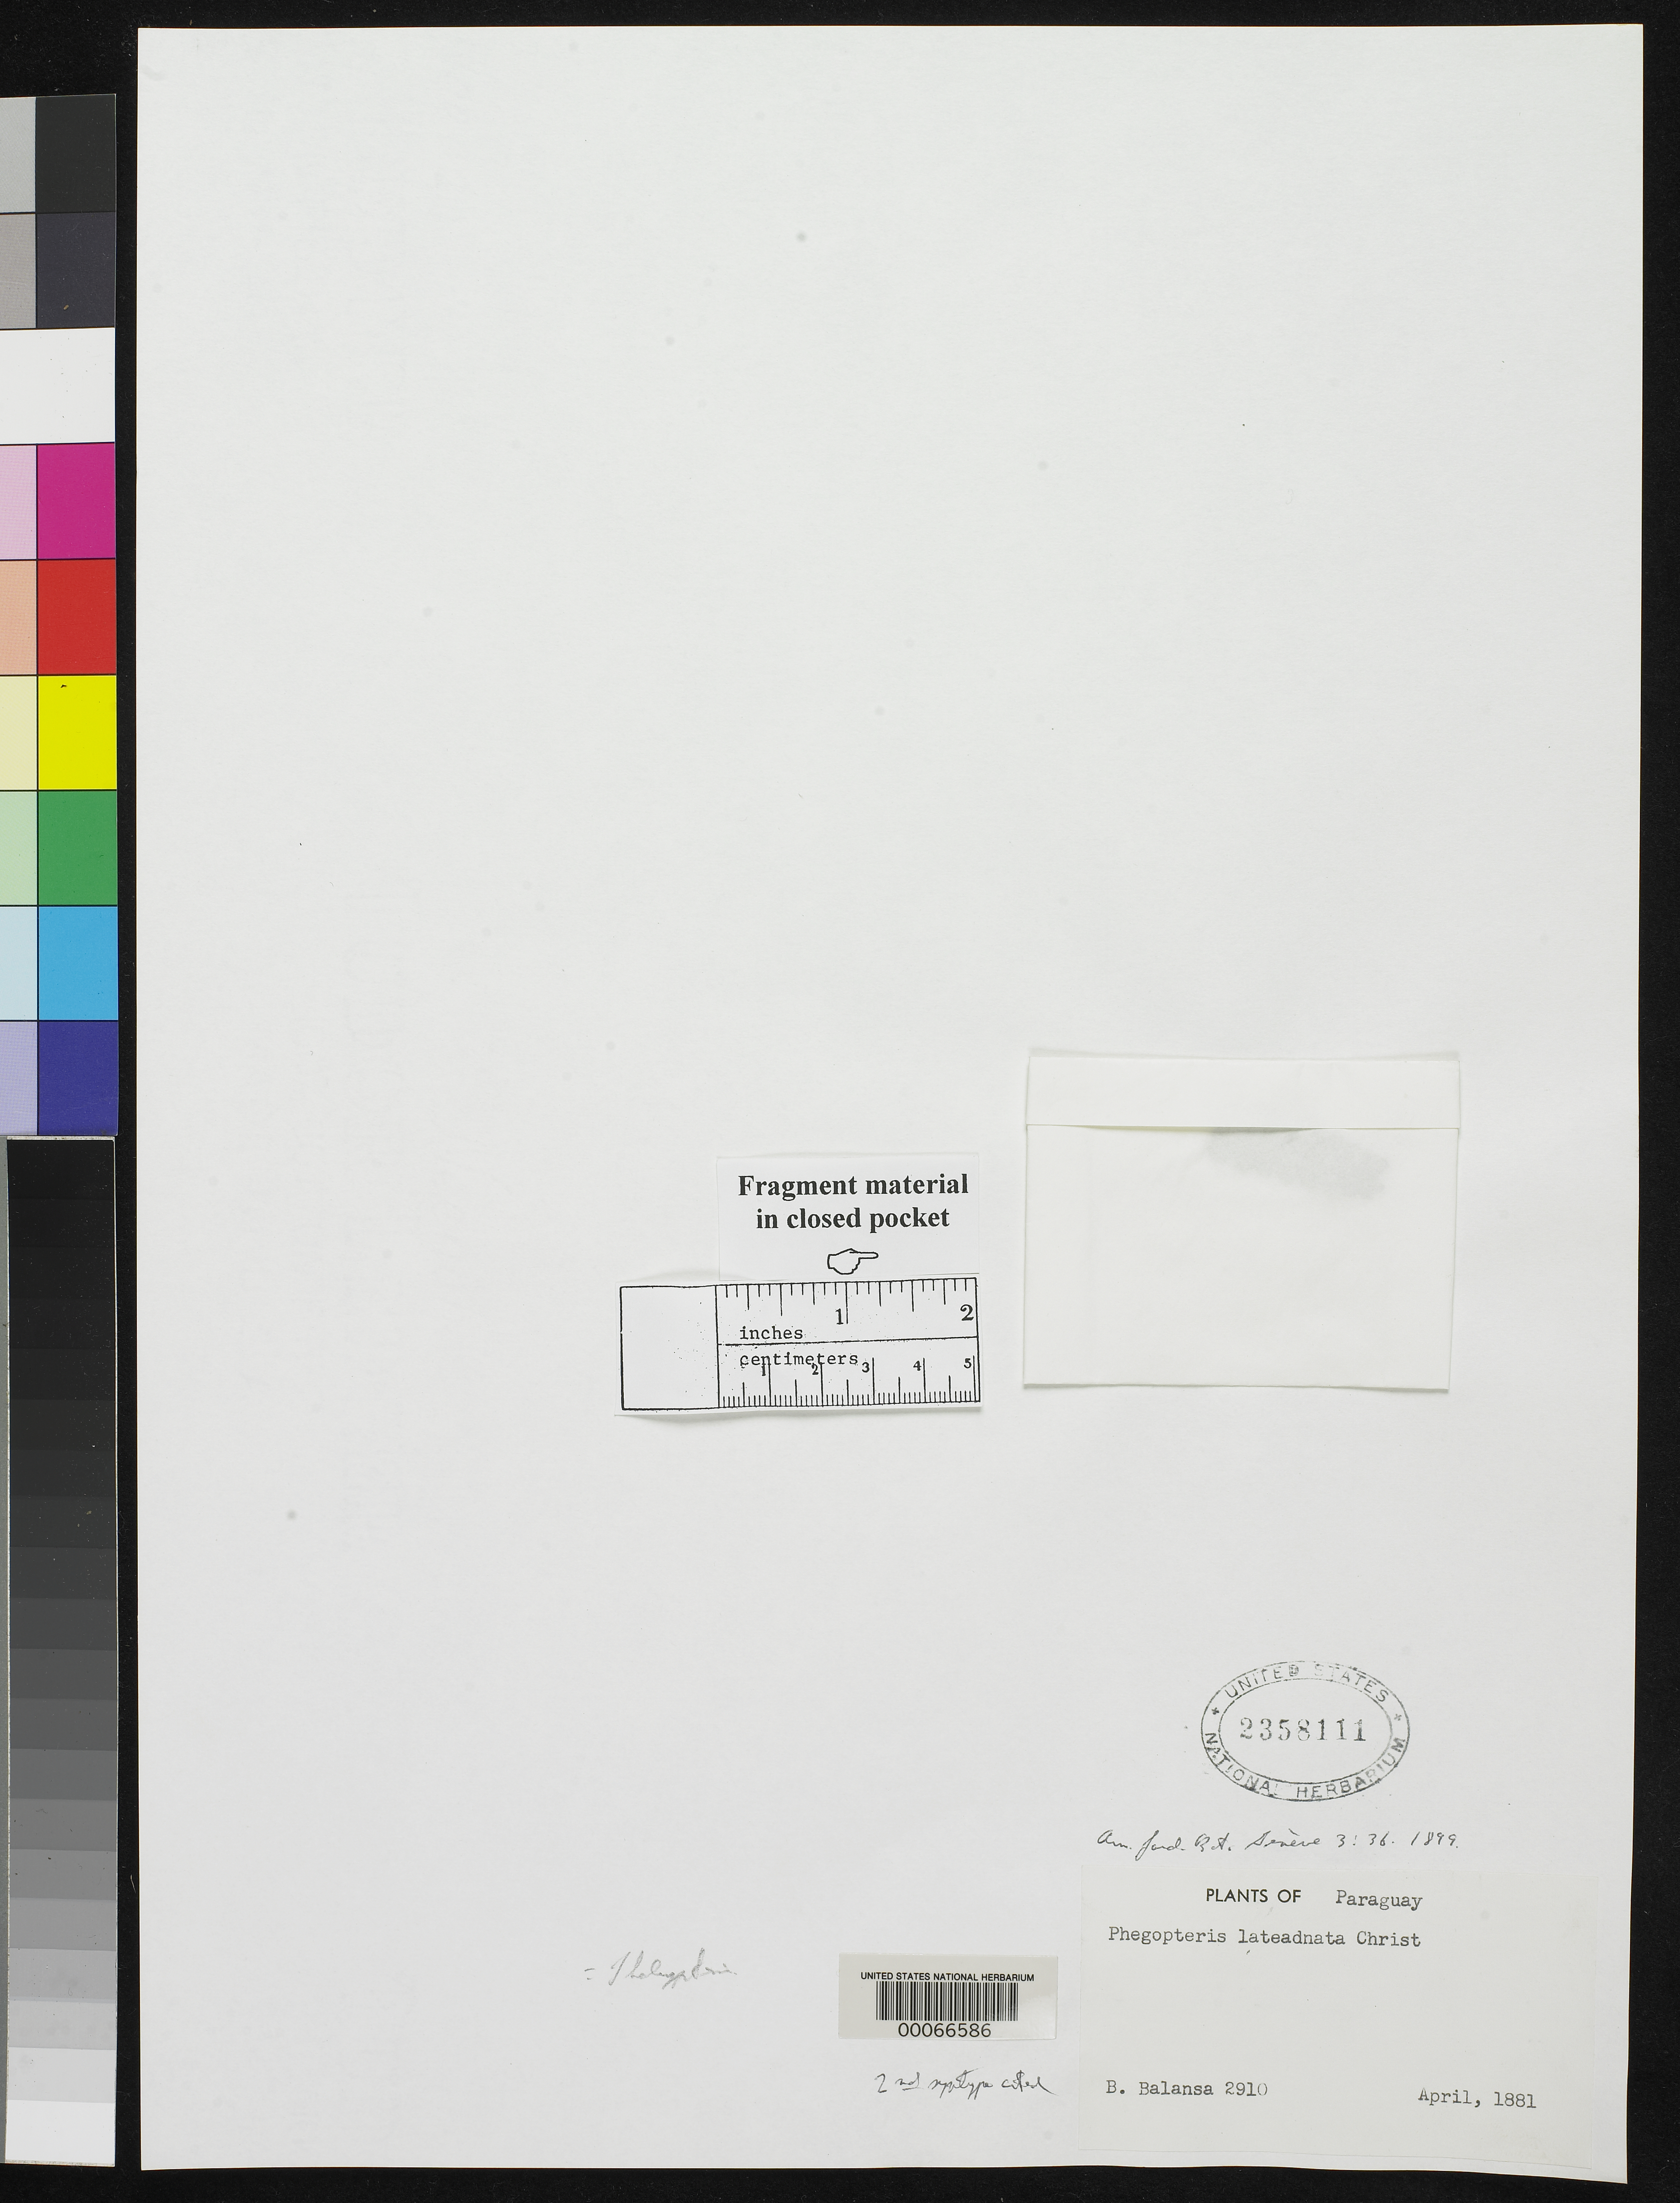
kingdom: Plantae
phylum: Tracheophyta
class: Polypodiopsida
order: Polypodiales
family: Thelypteridaceae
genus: Phegopteris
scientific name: Phegopteris lateadnata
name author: Christ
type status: Type Fragment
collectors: B. Balansa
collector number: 2910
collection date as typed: Apr 1881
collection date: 1881-04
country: Paraguay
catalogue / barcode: US 2358111